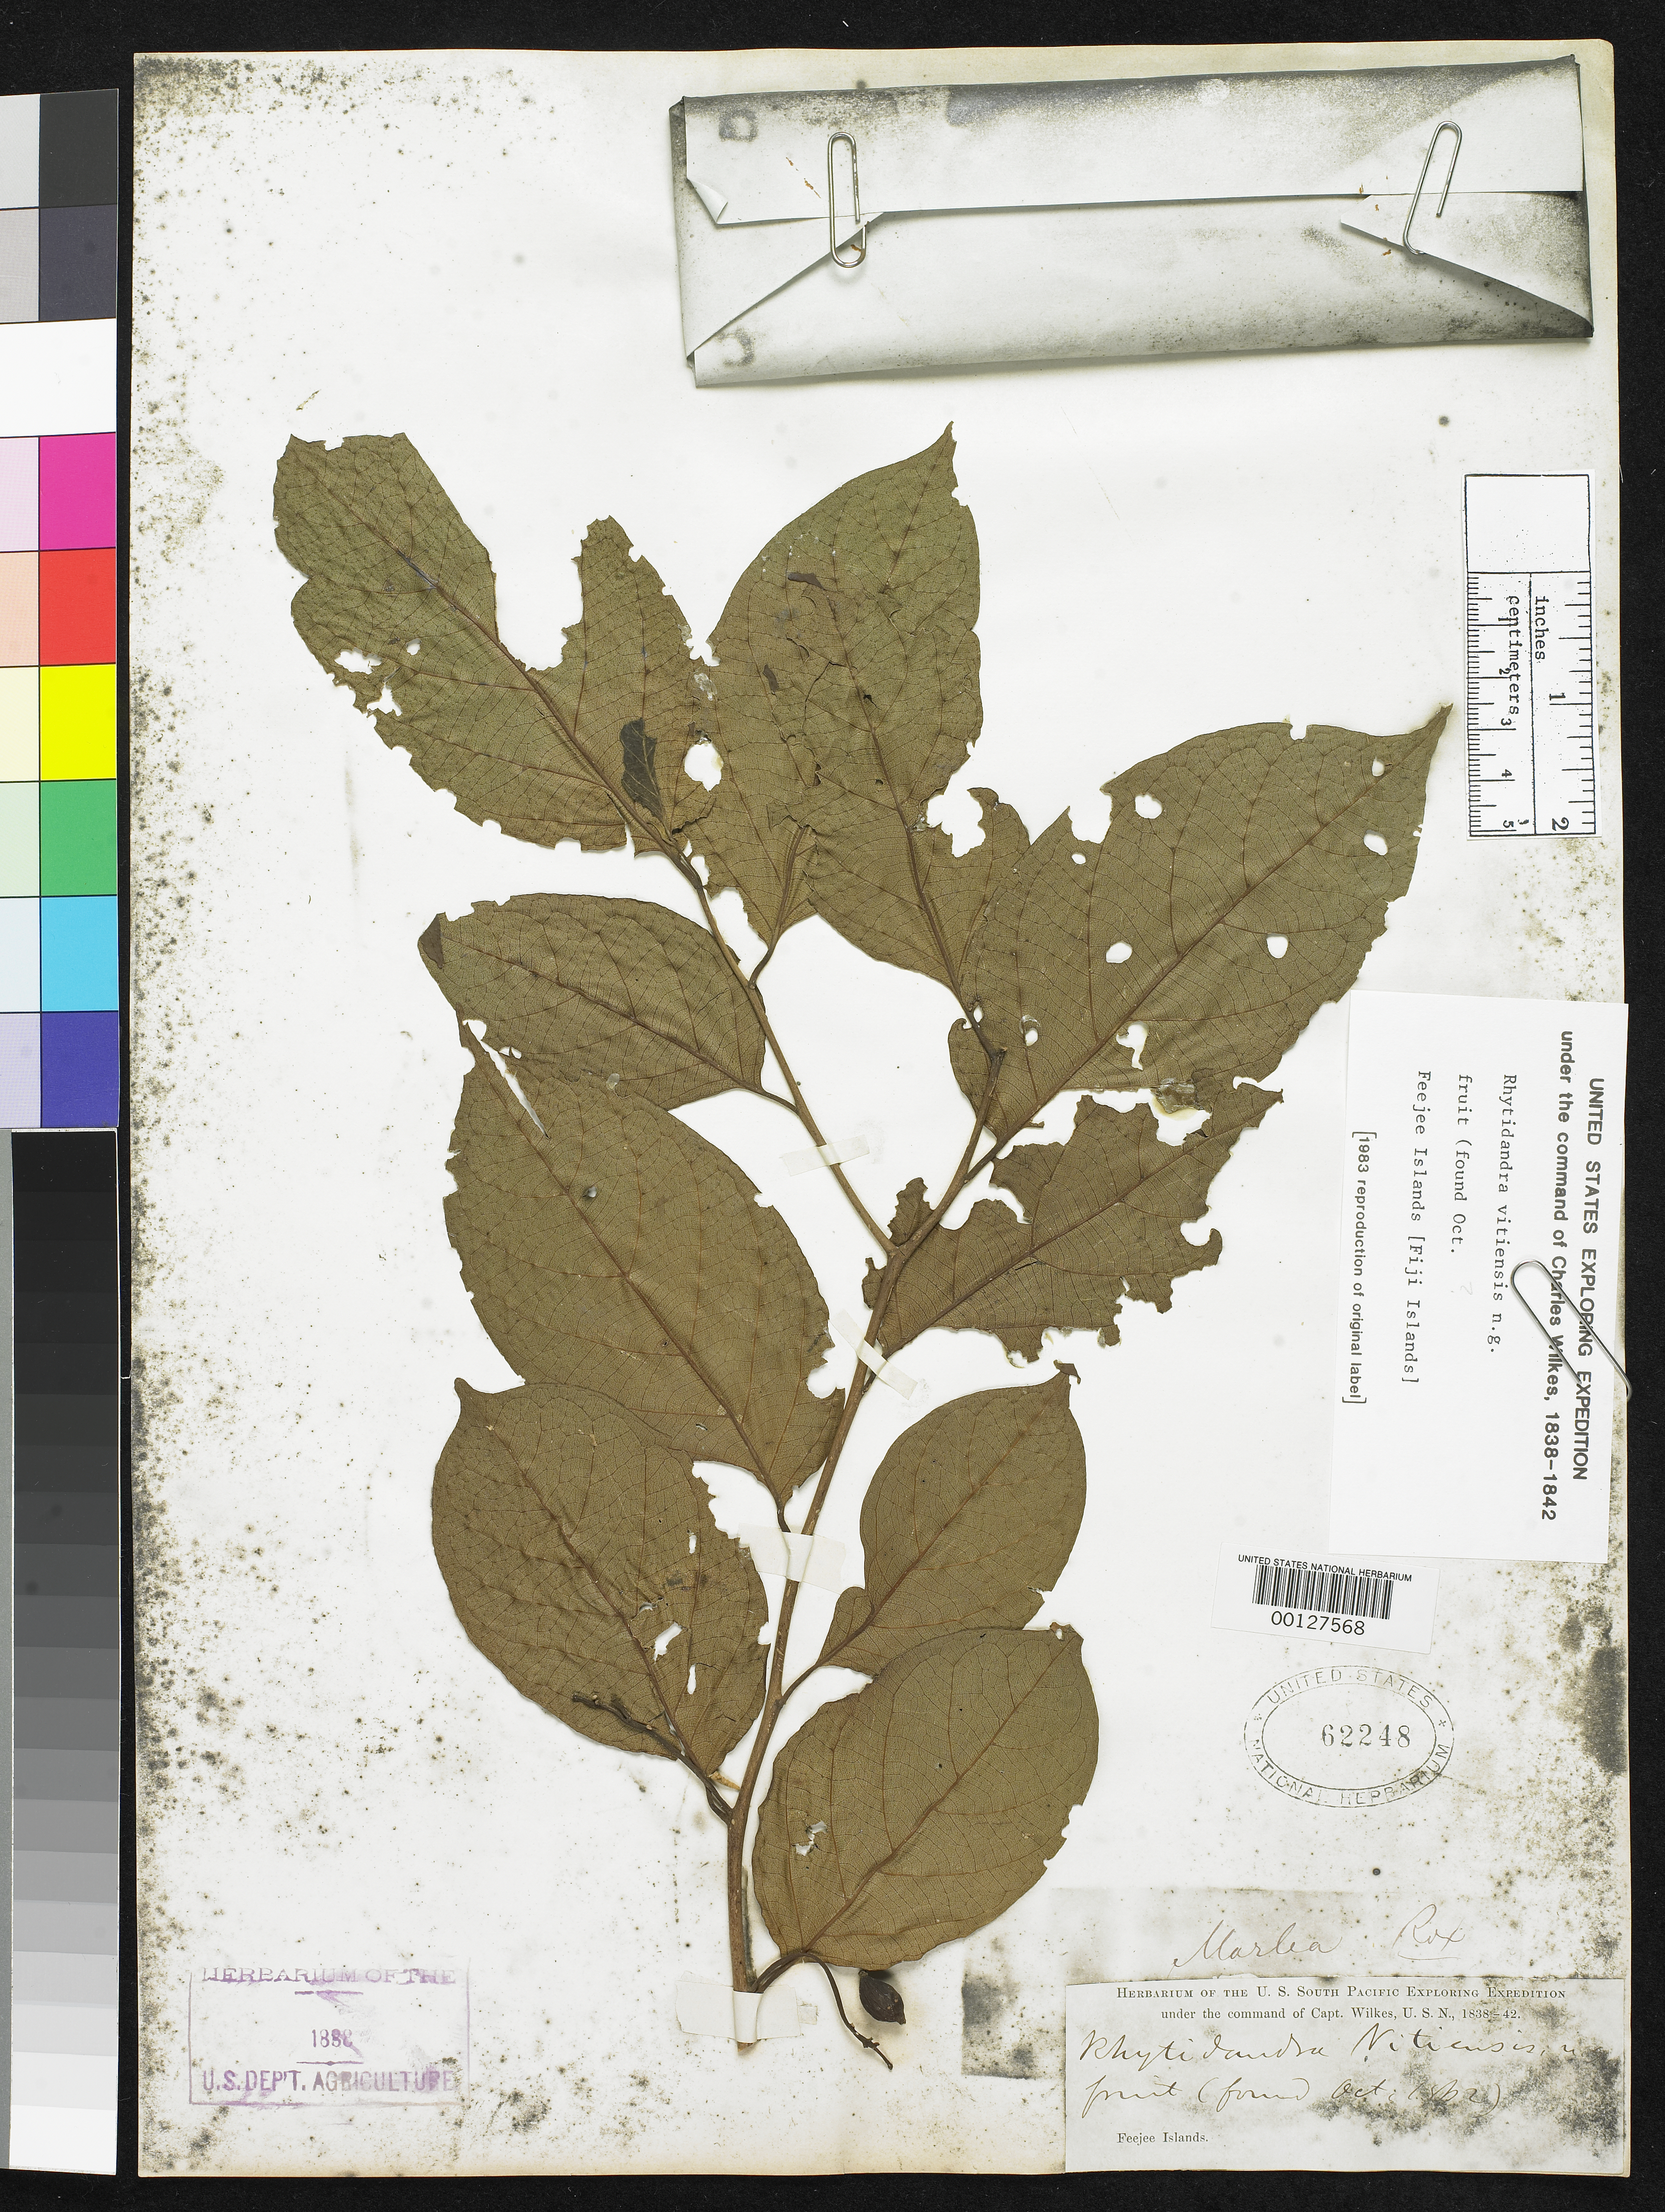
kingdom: Plantae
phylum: Tracheophyta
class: Magnoliopsida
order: Cornales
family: Cornaceae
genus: Rhytidandra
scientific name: Rhytidandra vitiensis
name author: A. Gray in Wilkes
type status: Type Collection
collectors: Wilkes Explor. Exped.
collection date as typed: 1838 to -- --- 1842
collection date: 1838/1842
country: Fiji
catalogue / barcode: US 62248